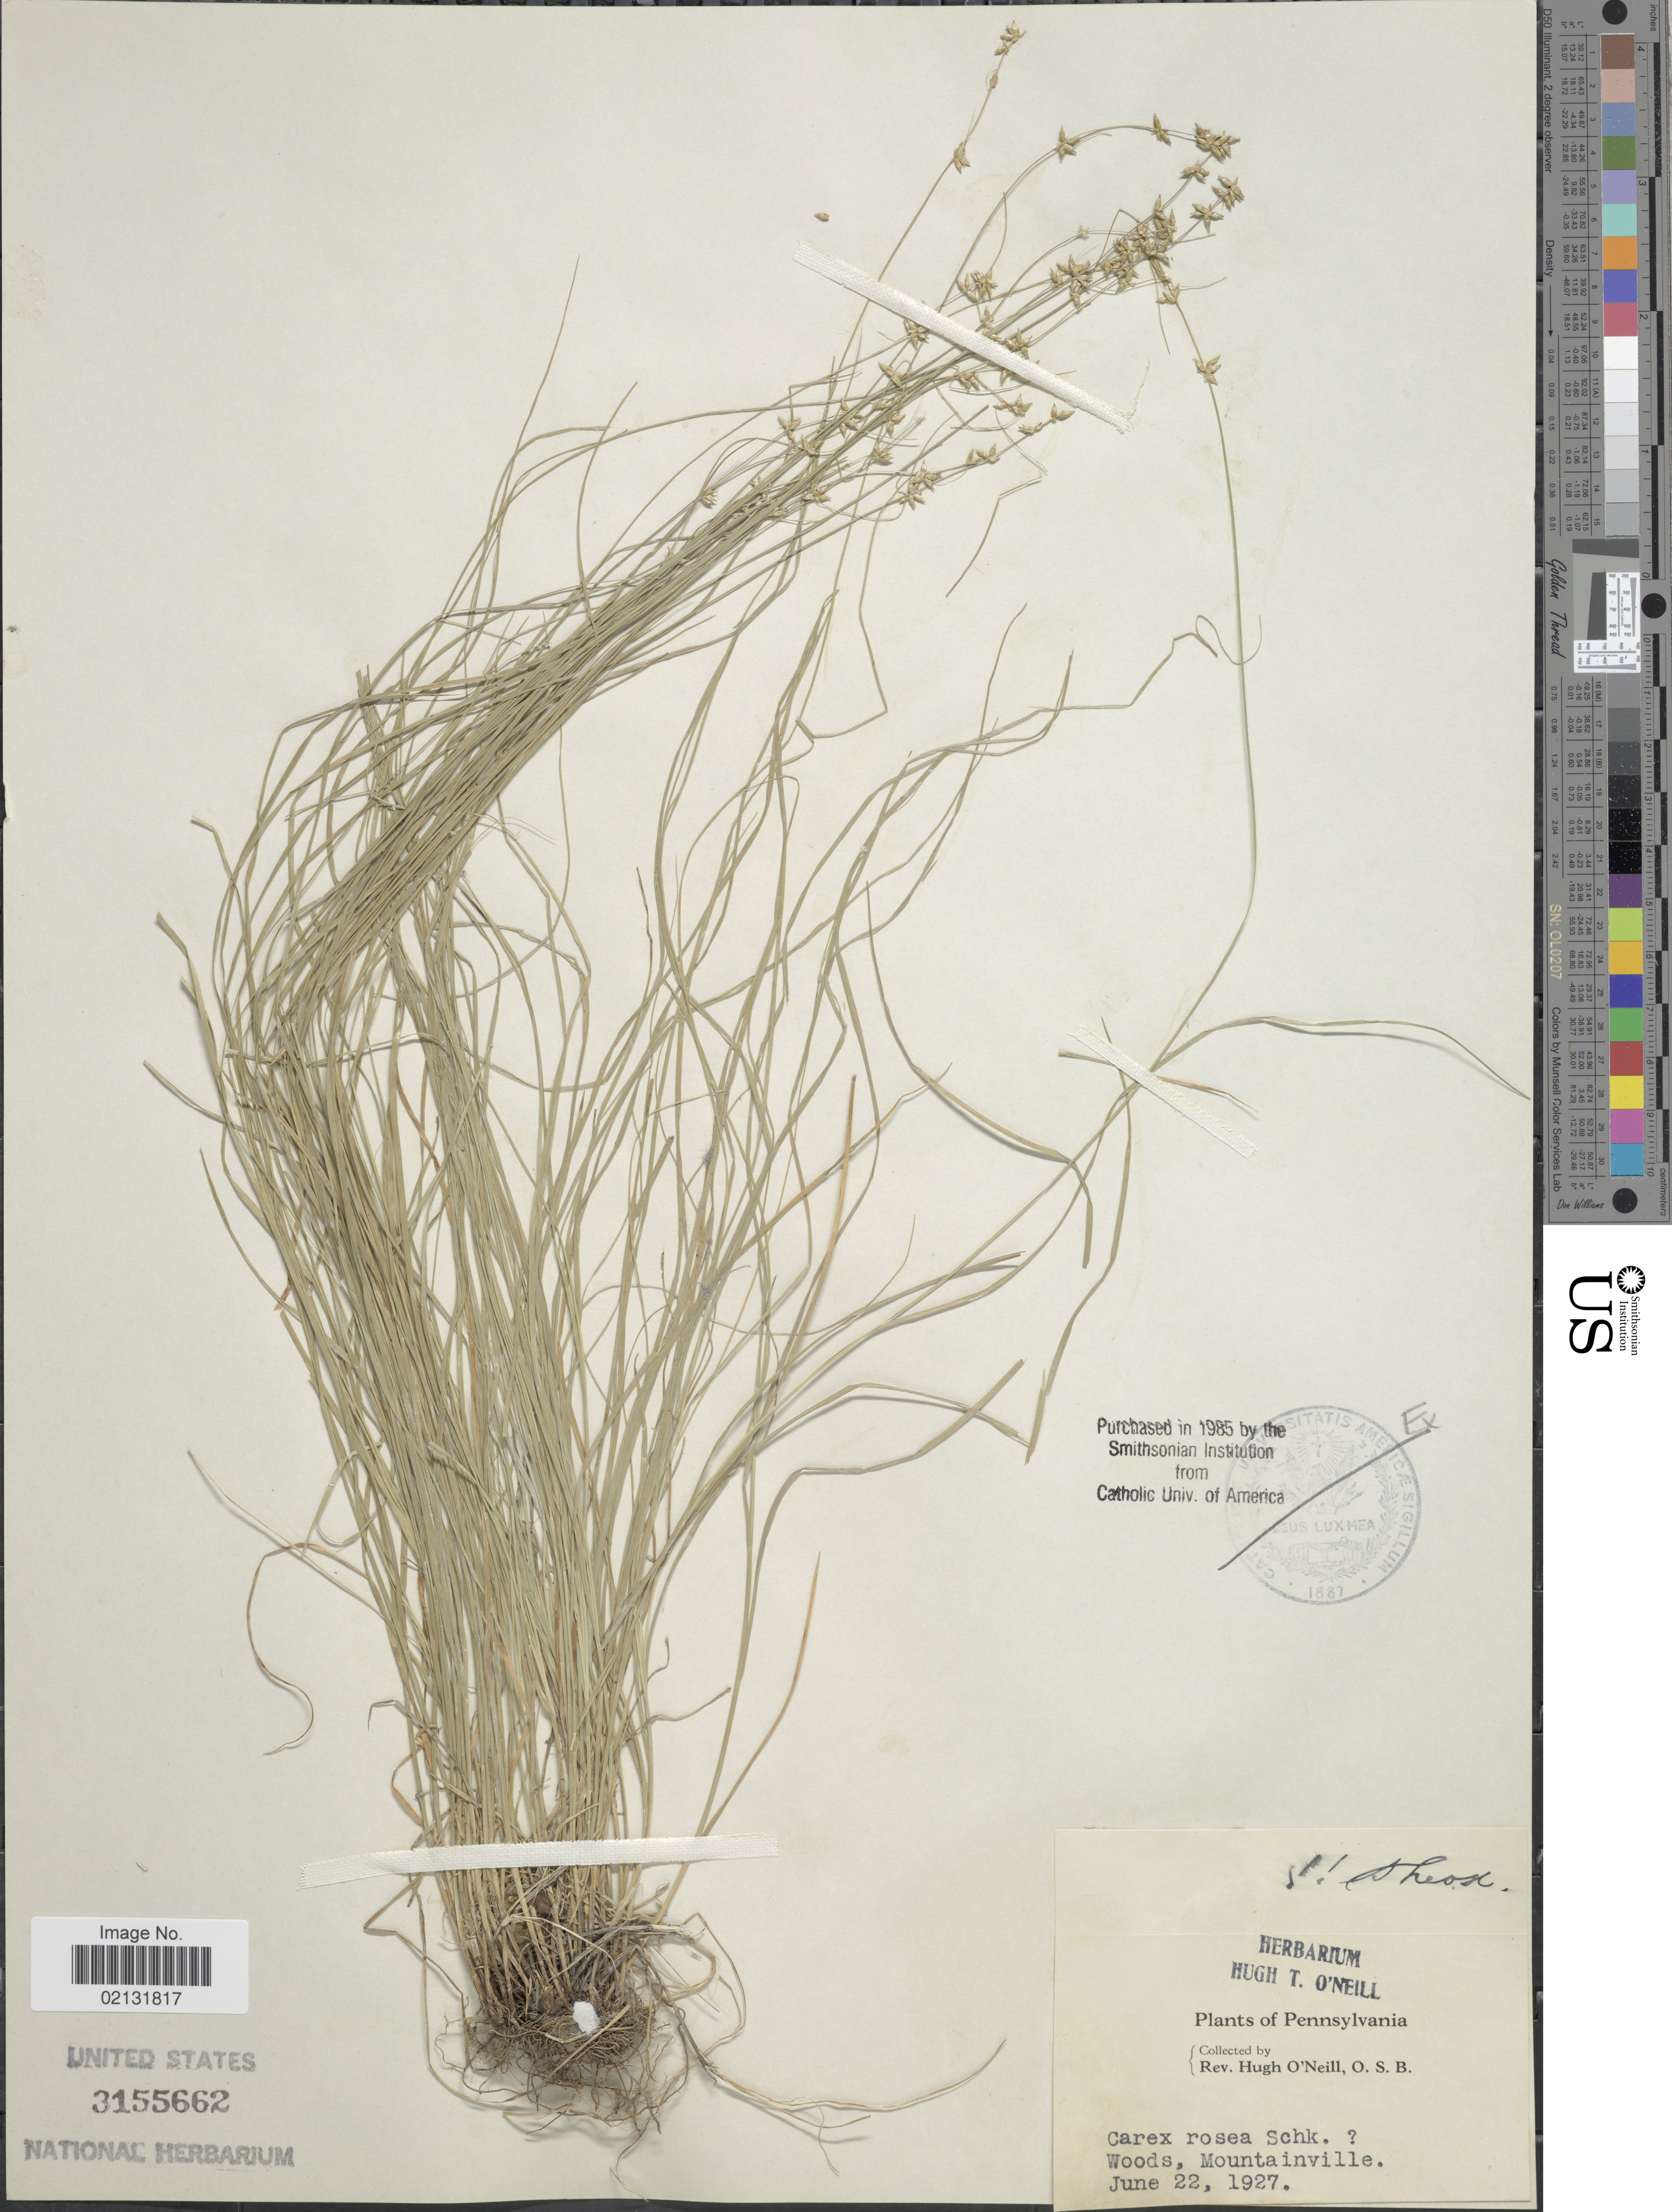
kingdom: Plantae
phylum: Tracheophyta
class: Liliopsida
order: Poales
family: Cyperaceae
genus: Carex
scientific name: Carex rosea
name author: Willd.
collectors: H. O'Neill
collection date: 1927-06-22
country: United States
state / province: Pennsylvania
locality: Woods, Mountainville.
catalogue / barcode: US 3155662